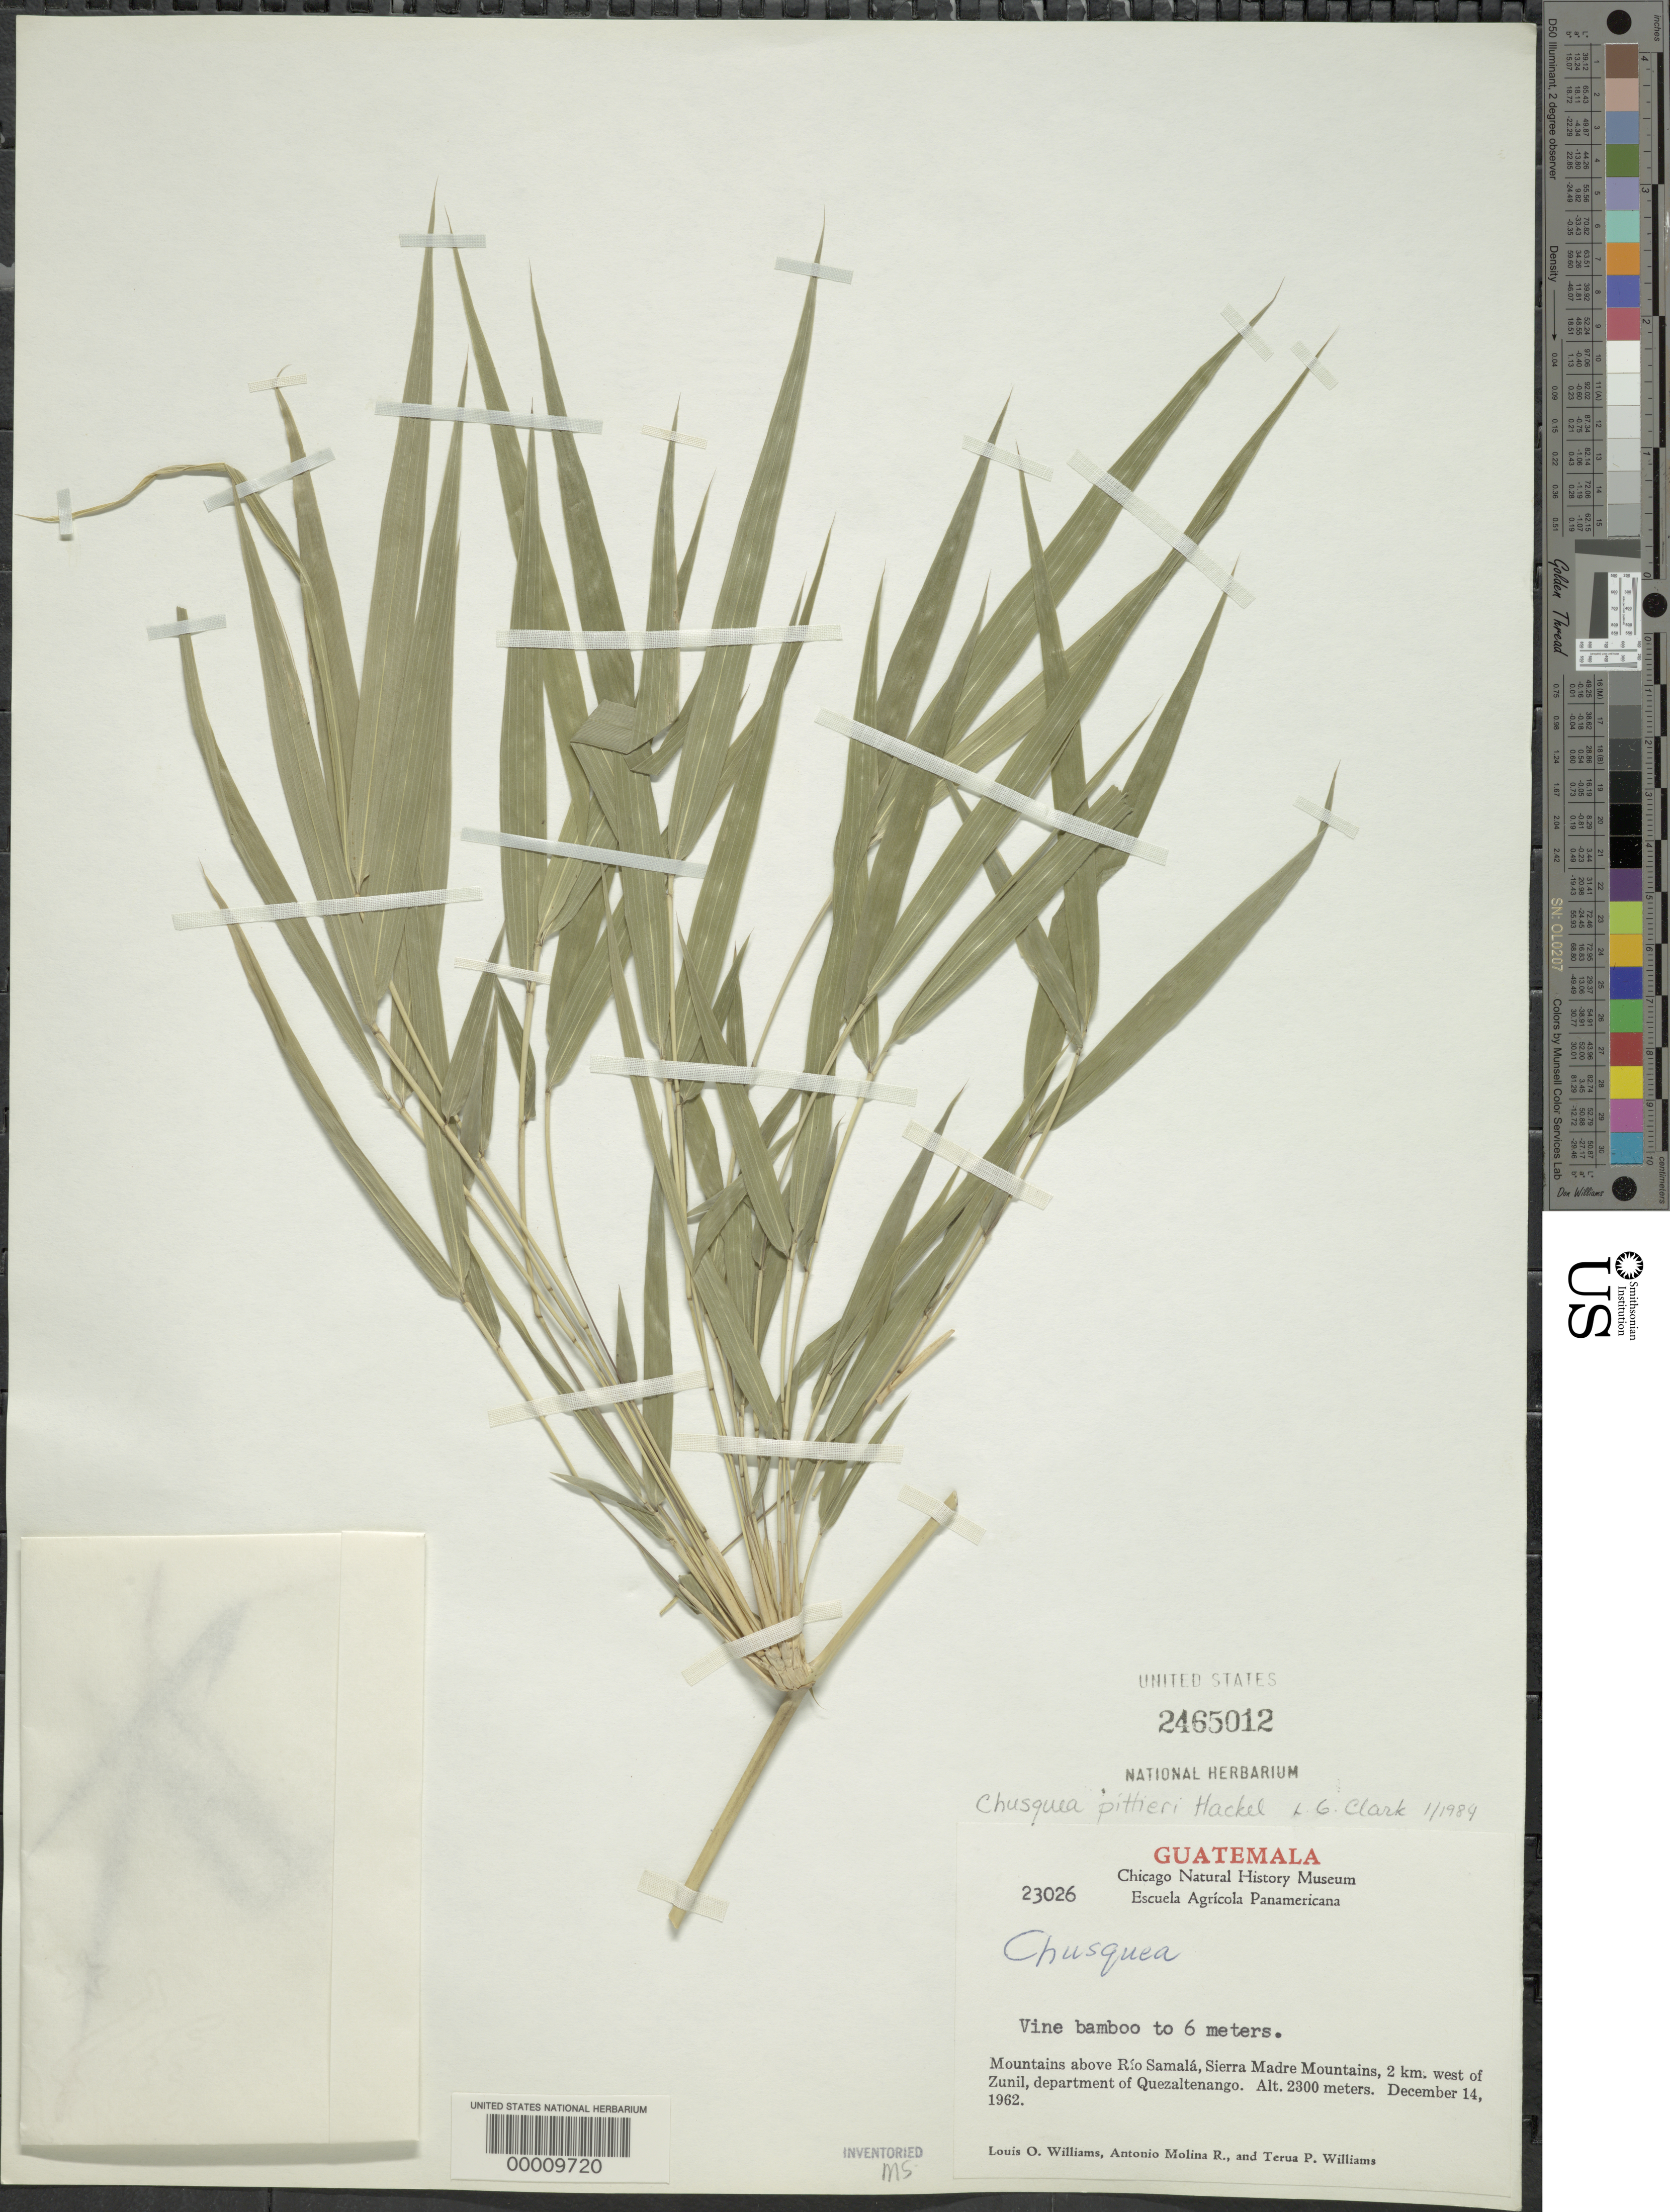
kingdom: Plantae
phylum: Tracheophyta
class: Liliopsida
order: Poales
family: Poaceae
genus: Chusquea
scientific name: Chusquea pittieri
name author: Hack.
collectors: L. O. Williams, A. Molina R. & T. P. Williams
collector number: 23026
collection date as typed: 14 Dec 1962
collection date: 1962-12-14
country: Guatemala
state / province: Quetzaltenango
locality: Sierra Madre Mountains, Zunil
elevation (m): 2300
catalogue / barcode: US 2465012